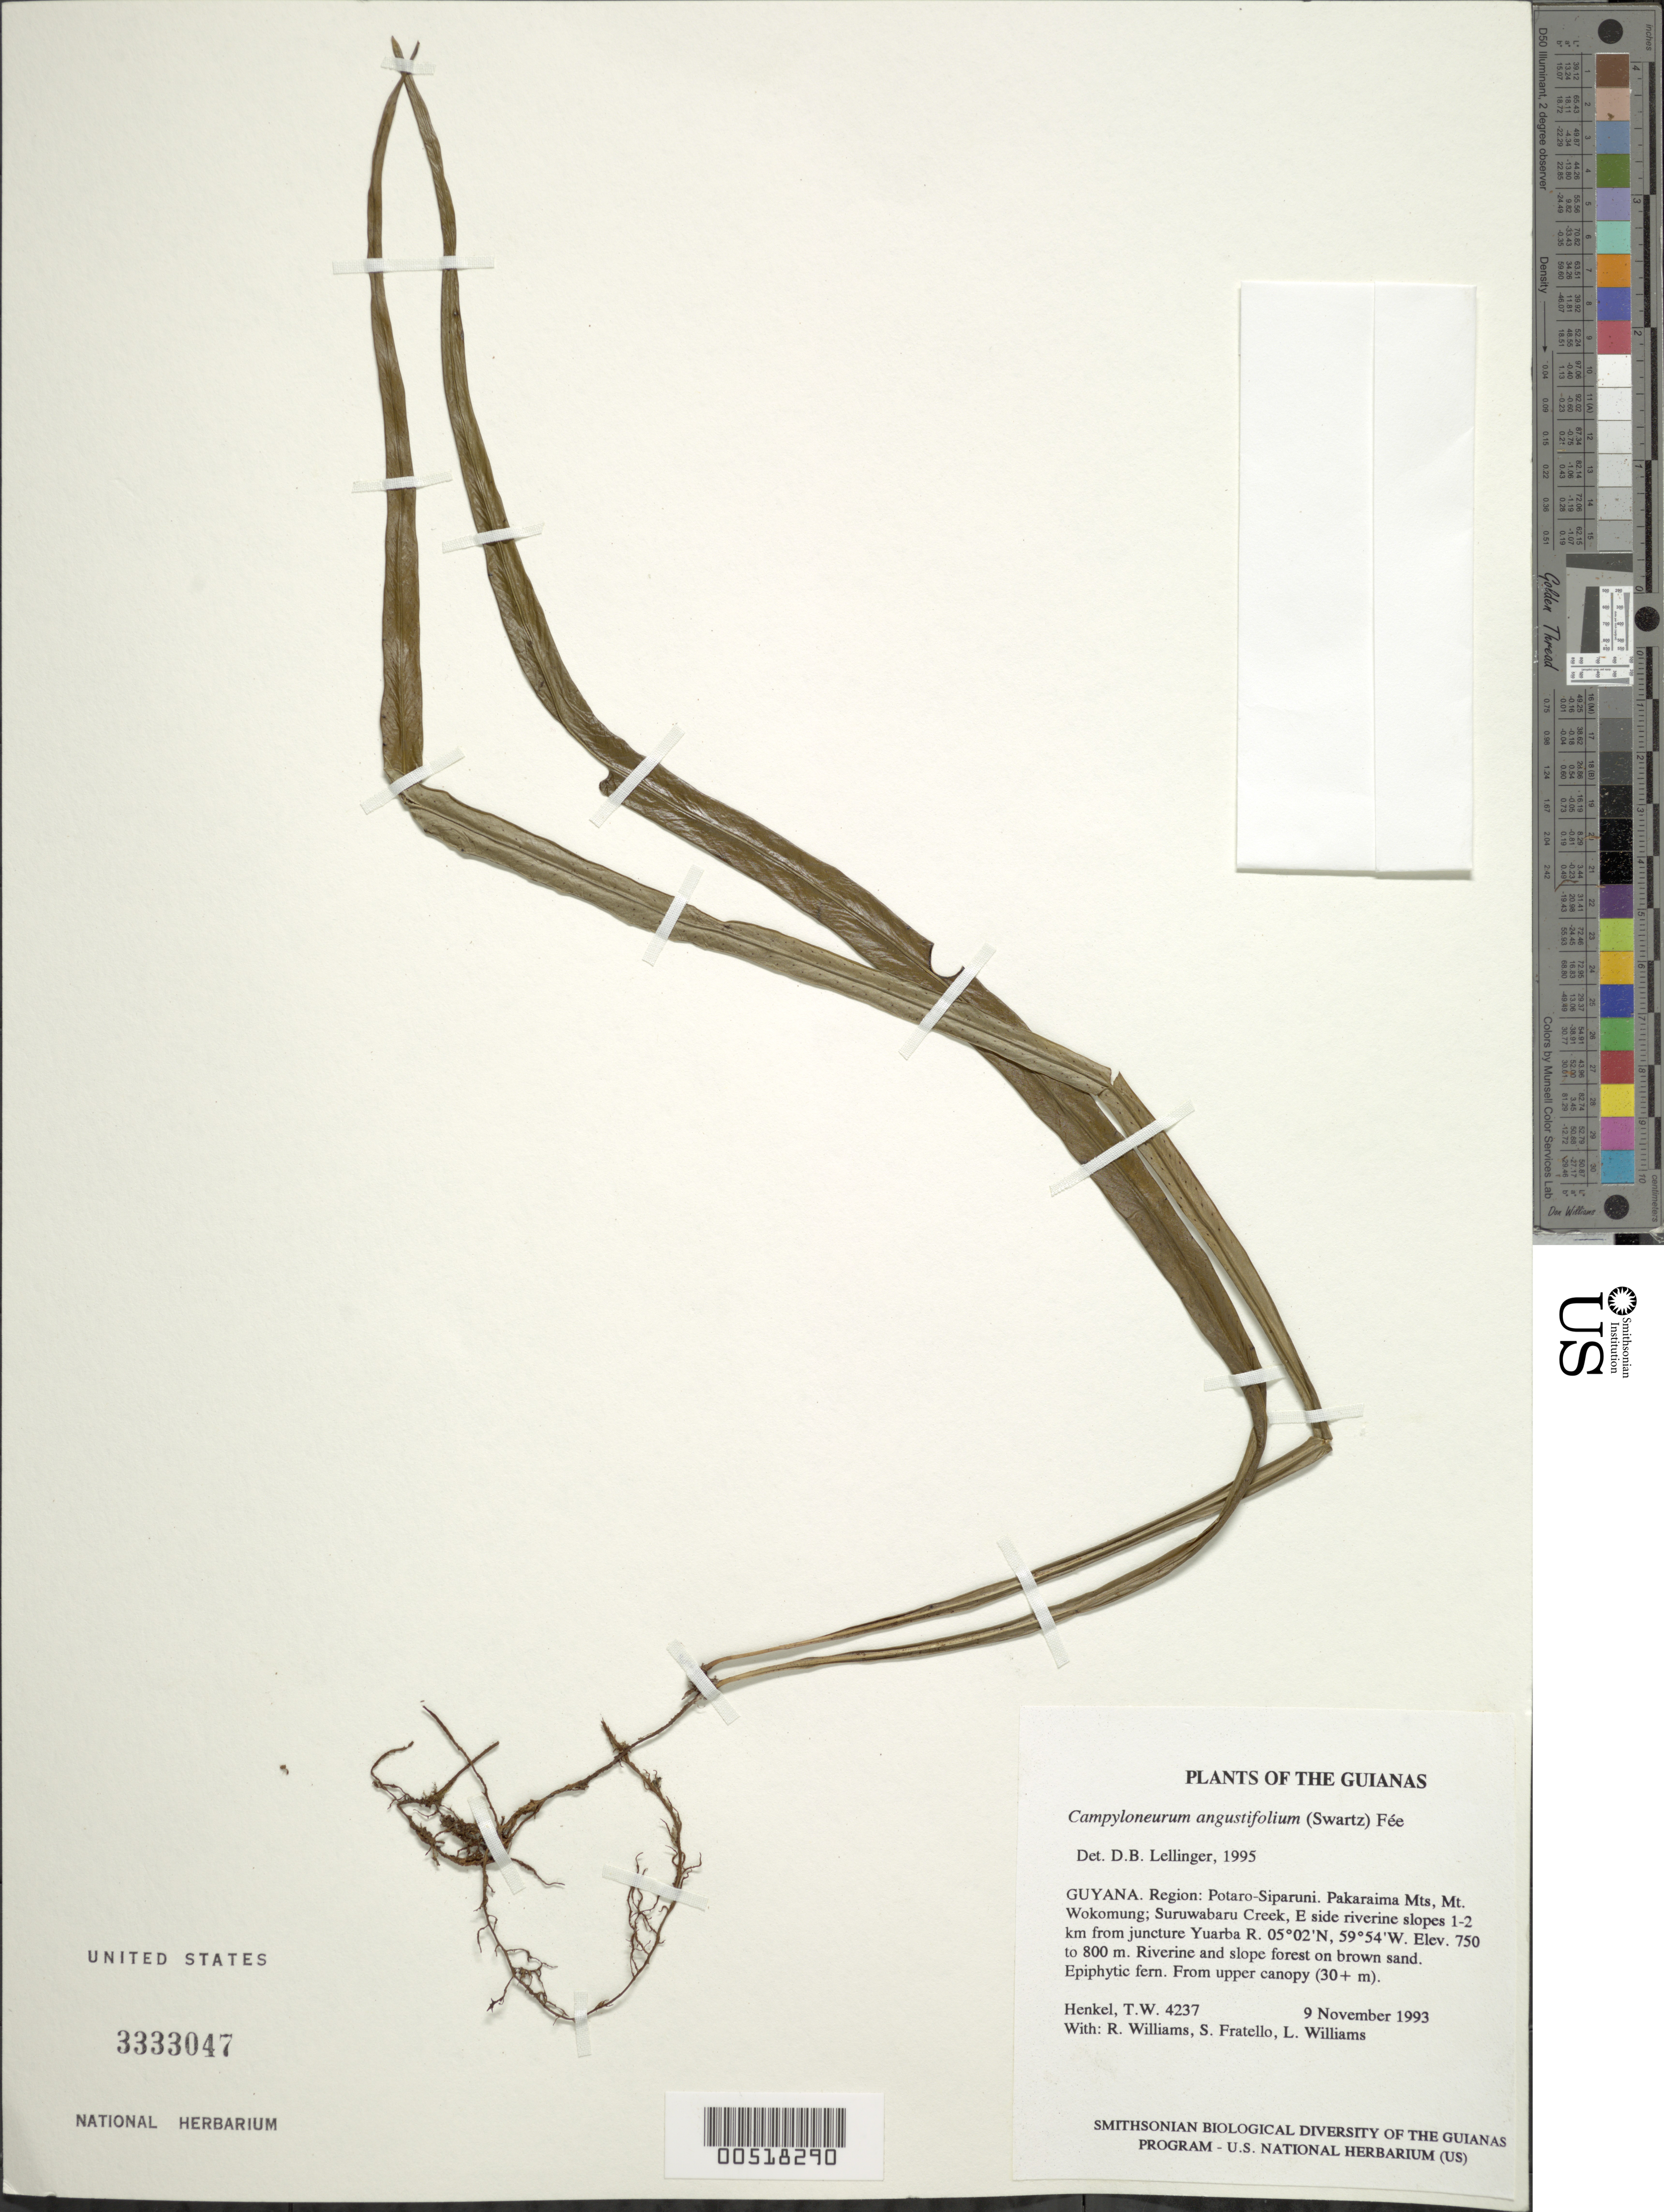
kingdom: Plantae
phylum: Tracheophyta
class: Polypodiopsida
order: Polypodiales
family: Polypodiaceae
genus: Campyloneurum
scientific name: Campyloneurum angustifolium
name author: (Sw.) Fée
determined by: Lellinger, David B., (BOT), Smithsonian Institution - National Museum of Natural History (UNITED STATES)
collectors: T. Henkel, R. Williams, S. Fratello & L. Williams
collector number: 4237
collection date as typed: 9 November 1993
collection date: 1993-11-09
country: Guyana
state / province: Potaro-Siparuni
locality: Pakaraima Mts, Mt. Wokomung; Suruwabaru Creek, E side riverine slopes 1-2 km from juncture Yuarba R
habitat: Riverine and slope forest on brown sand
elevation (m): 750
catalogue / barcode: US 3333047